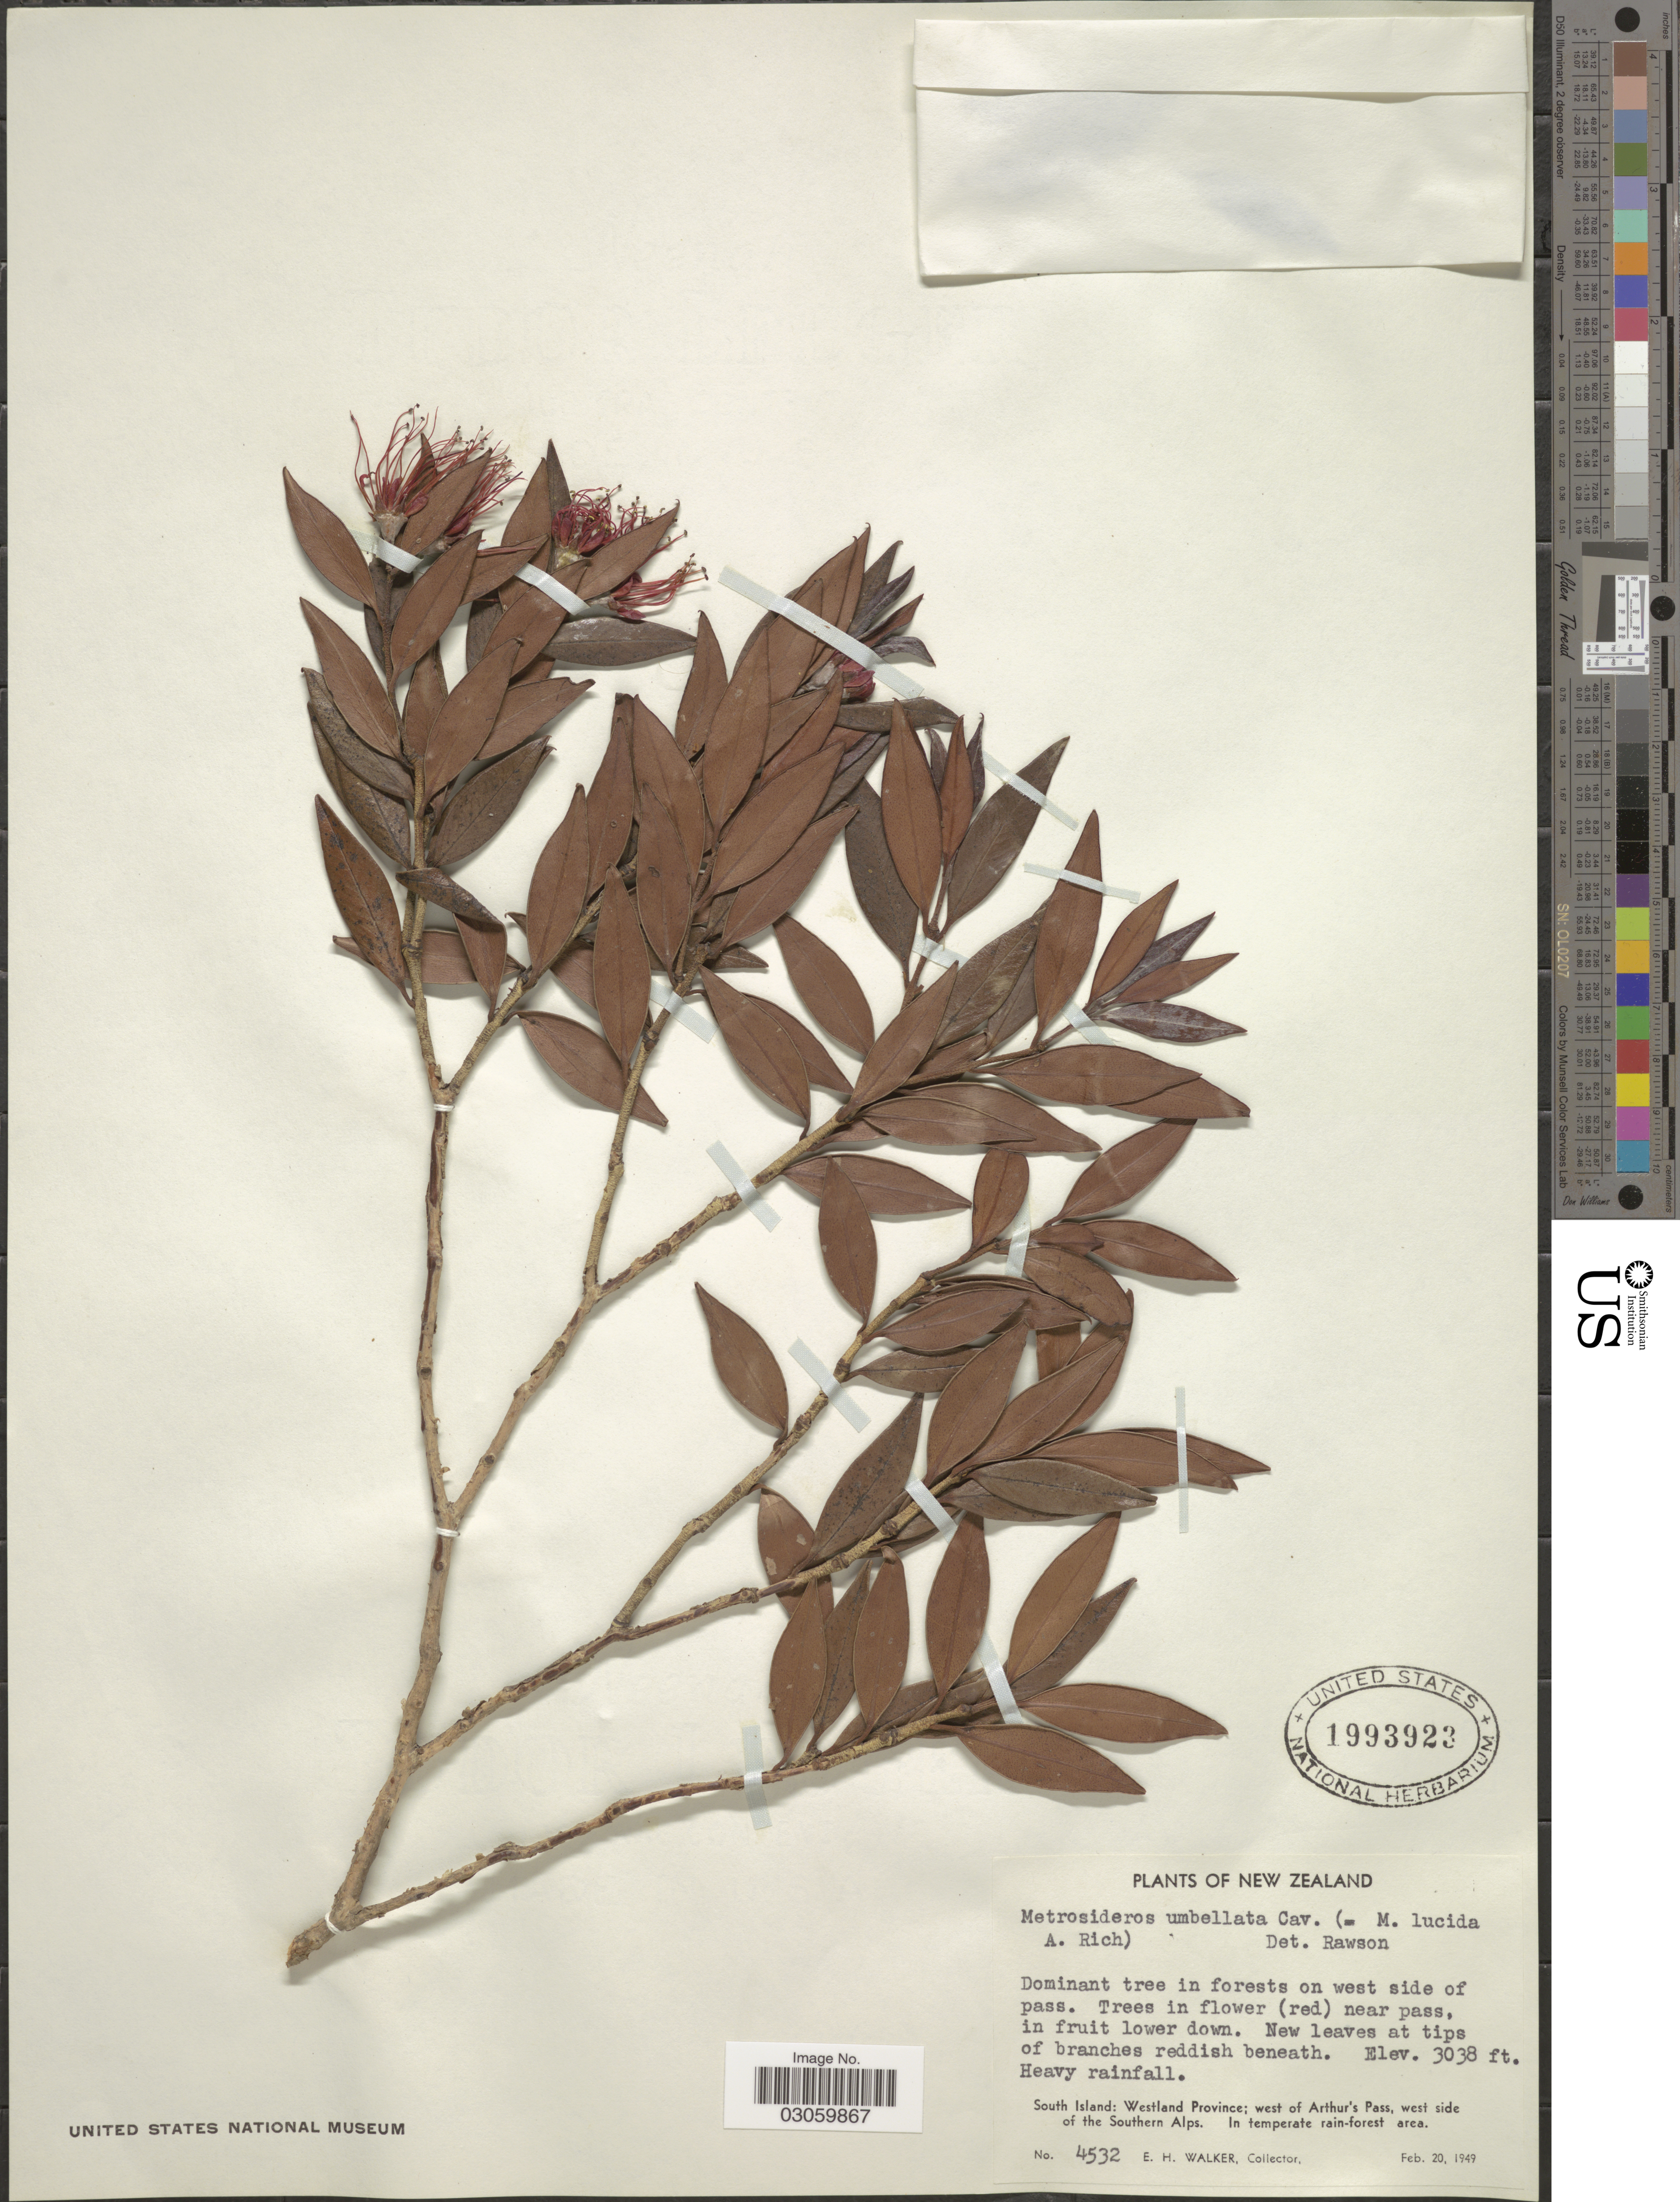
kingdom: Plantae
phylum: Tracheophyta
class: Magnoliopsida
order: Myrtales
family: Myrtaceae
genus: Metrosideros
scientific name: Metrosideros umbellata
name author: Cav.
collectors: E. H. Walker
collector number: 4532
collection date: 1949-02-20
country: New Zealand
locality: South Island: Westland Province; west of Arthur's Pass, west side of the Southern Alps.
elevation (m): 926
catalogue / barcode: US 1993923